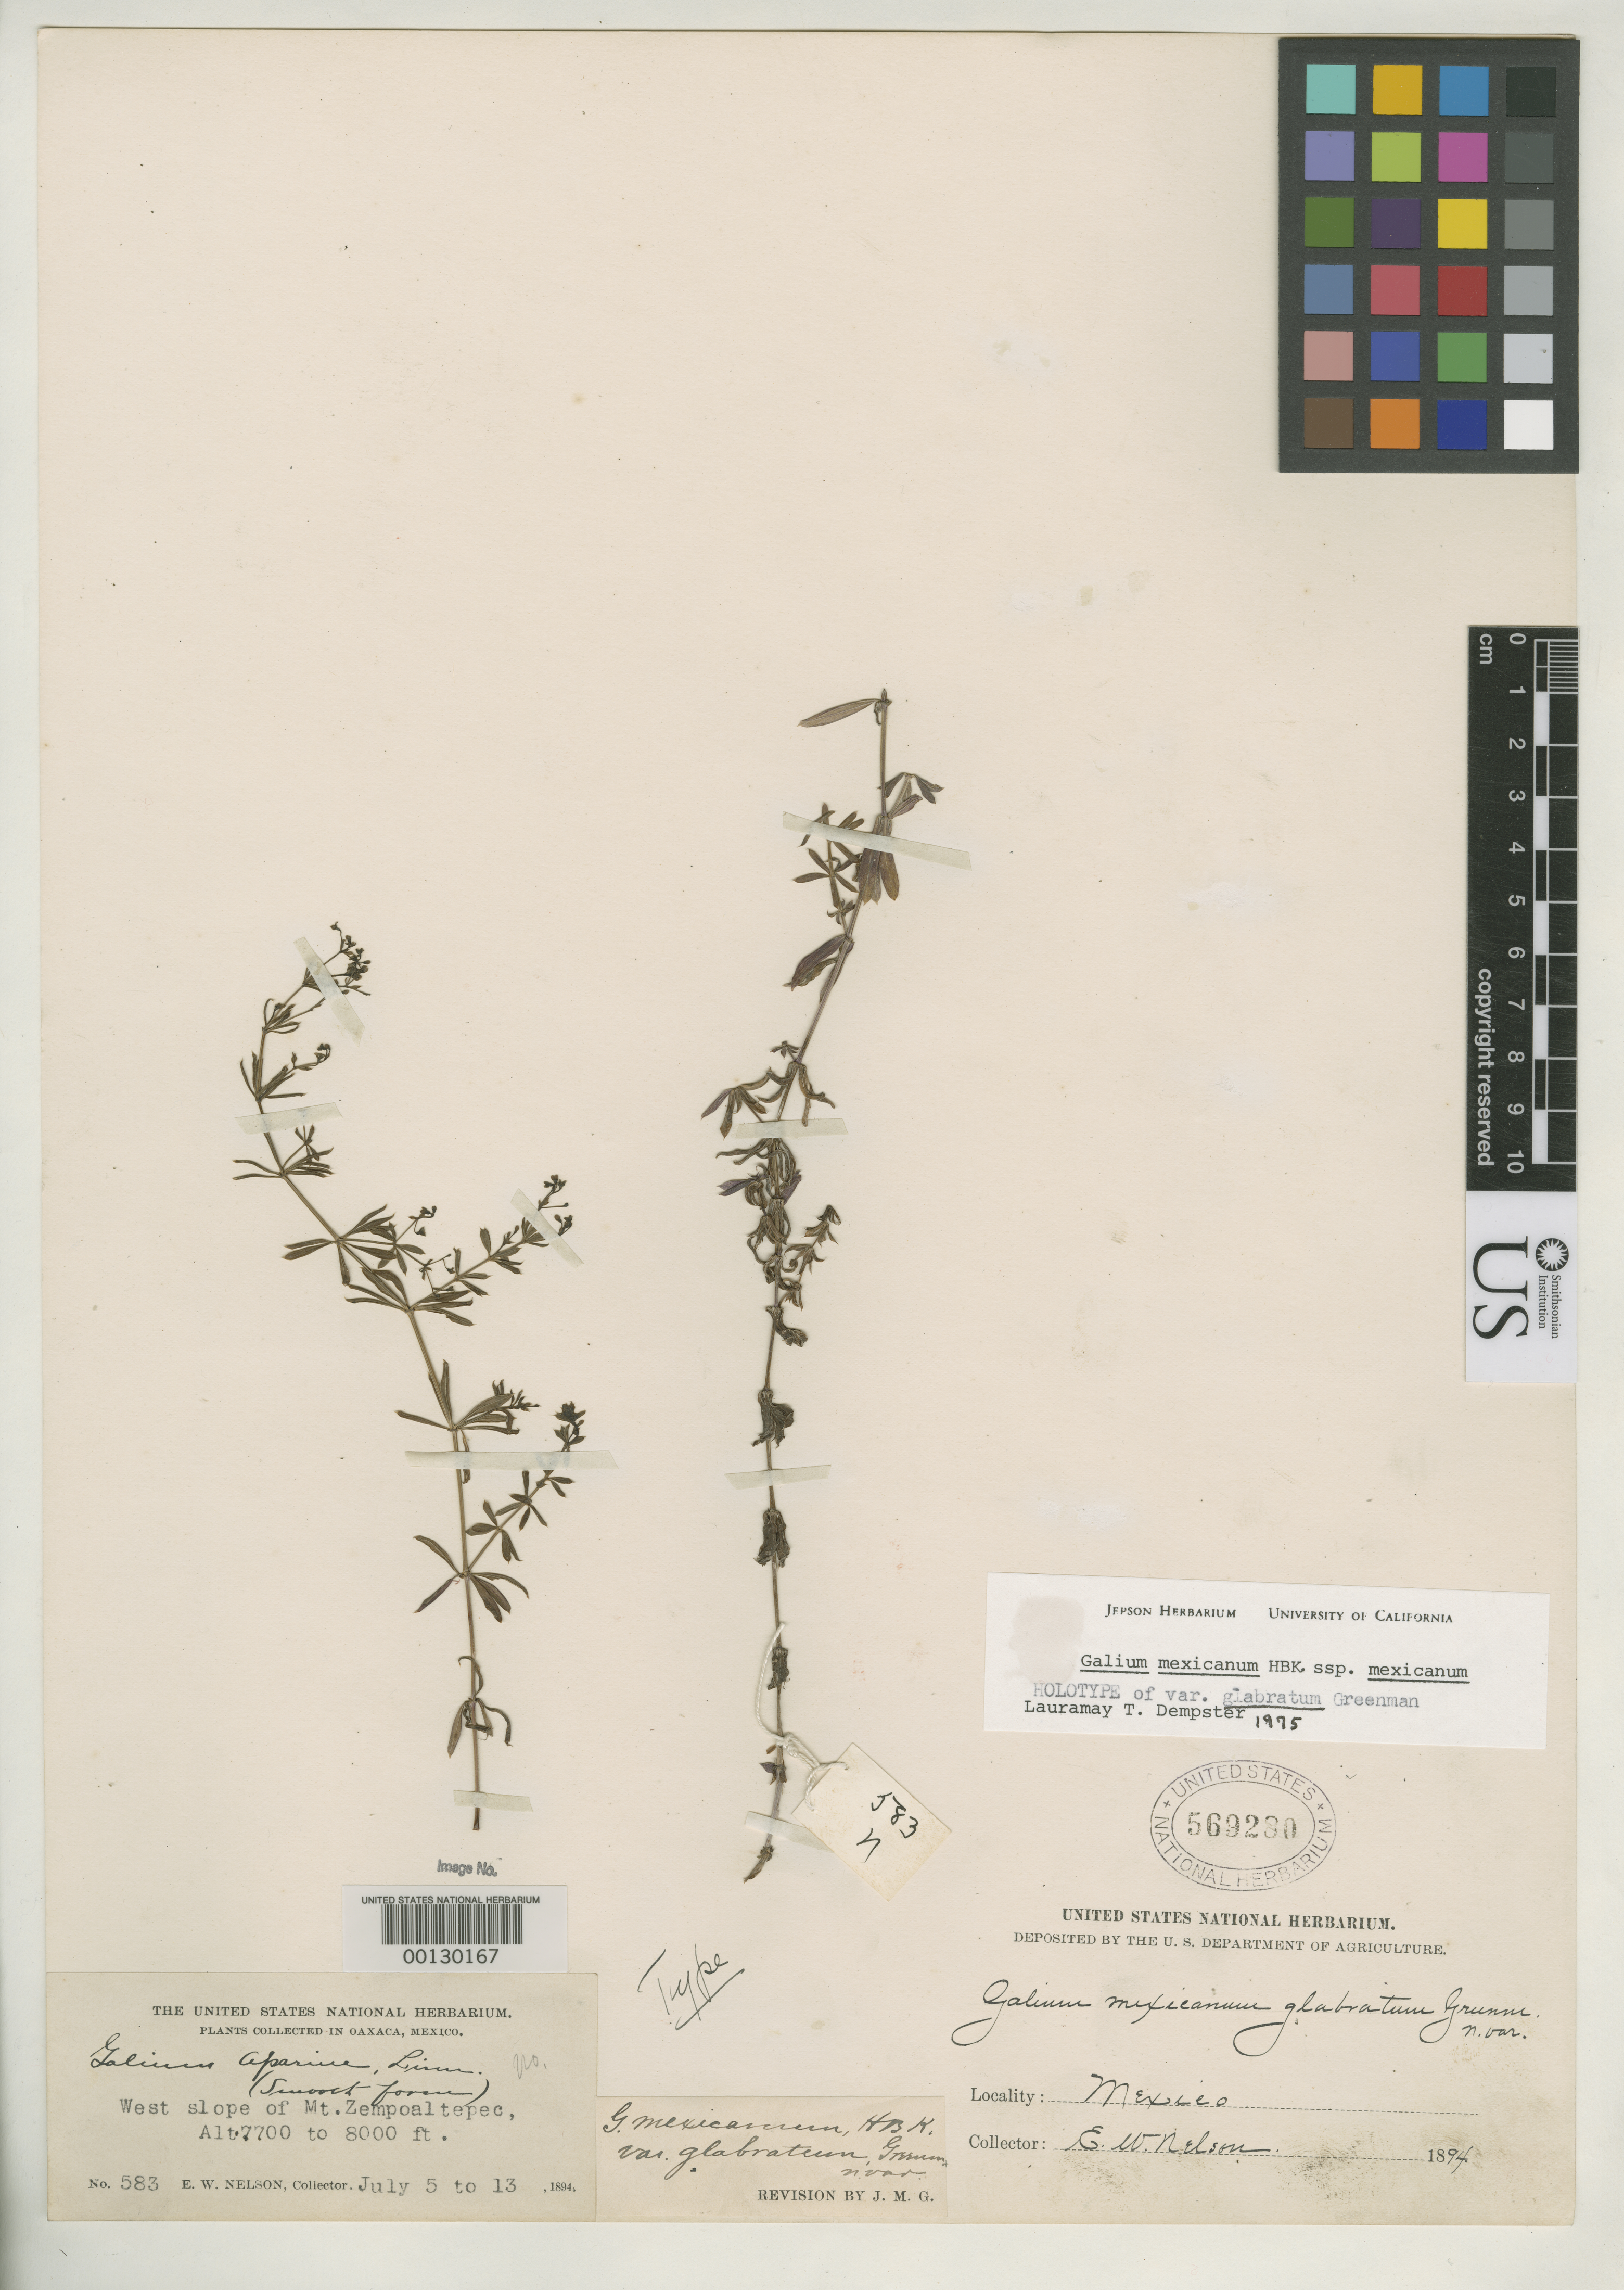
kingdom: Plantae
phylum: Tracheophyta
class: Magnoliopsida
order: Gentianales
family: Rubiaceae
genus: Galium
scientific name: Galium mexicanum var. glabratum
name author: Greenm.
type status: Isotype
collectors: E. W. Nelson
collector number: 583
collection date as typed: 05 Jul 1894 to 13 Jul 1894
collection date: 1894-07-05/1894-07-13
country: Mexico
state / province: Oaxaca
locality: Mt. Zempoaltepec.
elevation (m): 2370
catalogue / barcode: US 569280